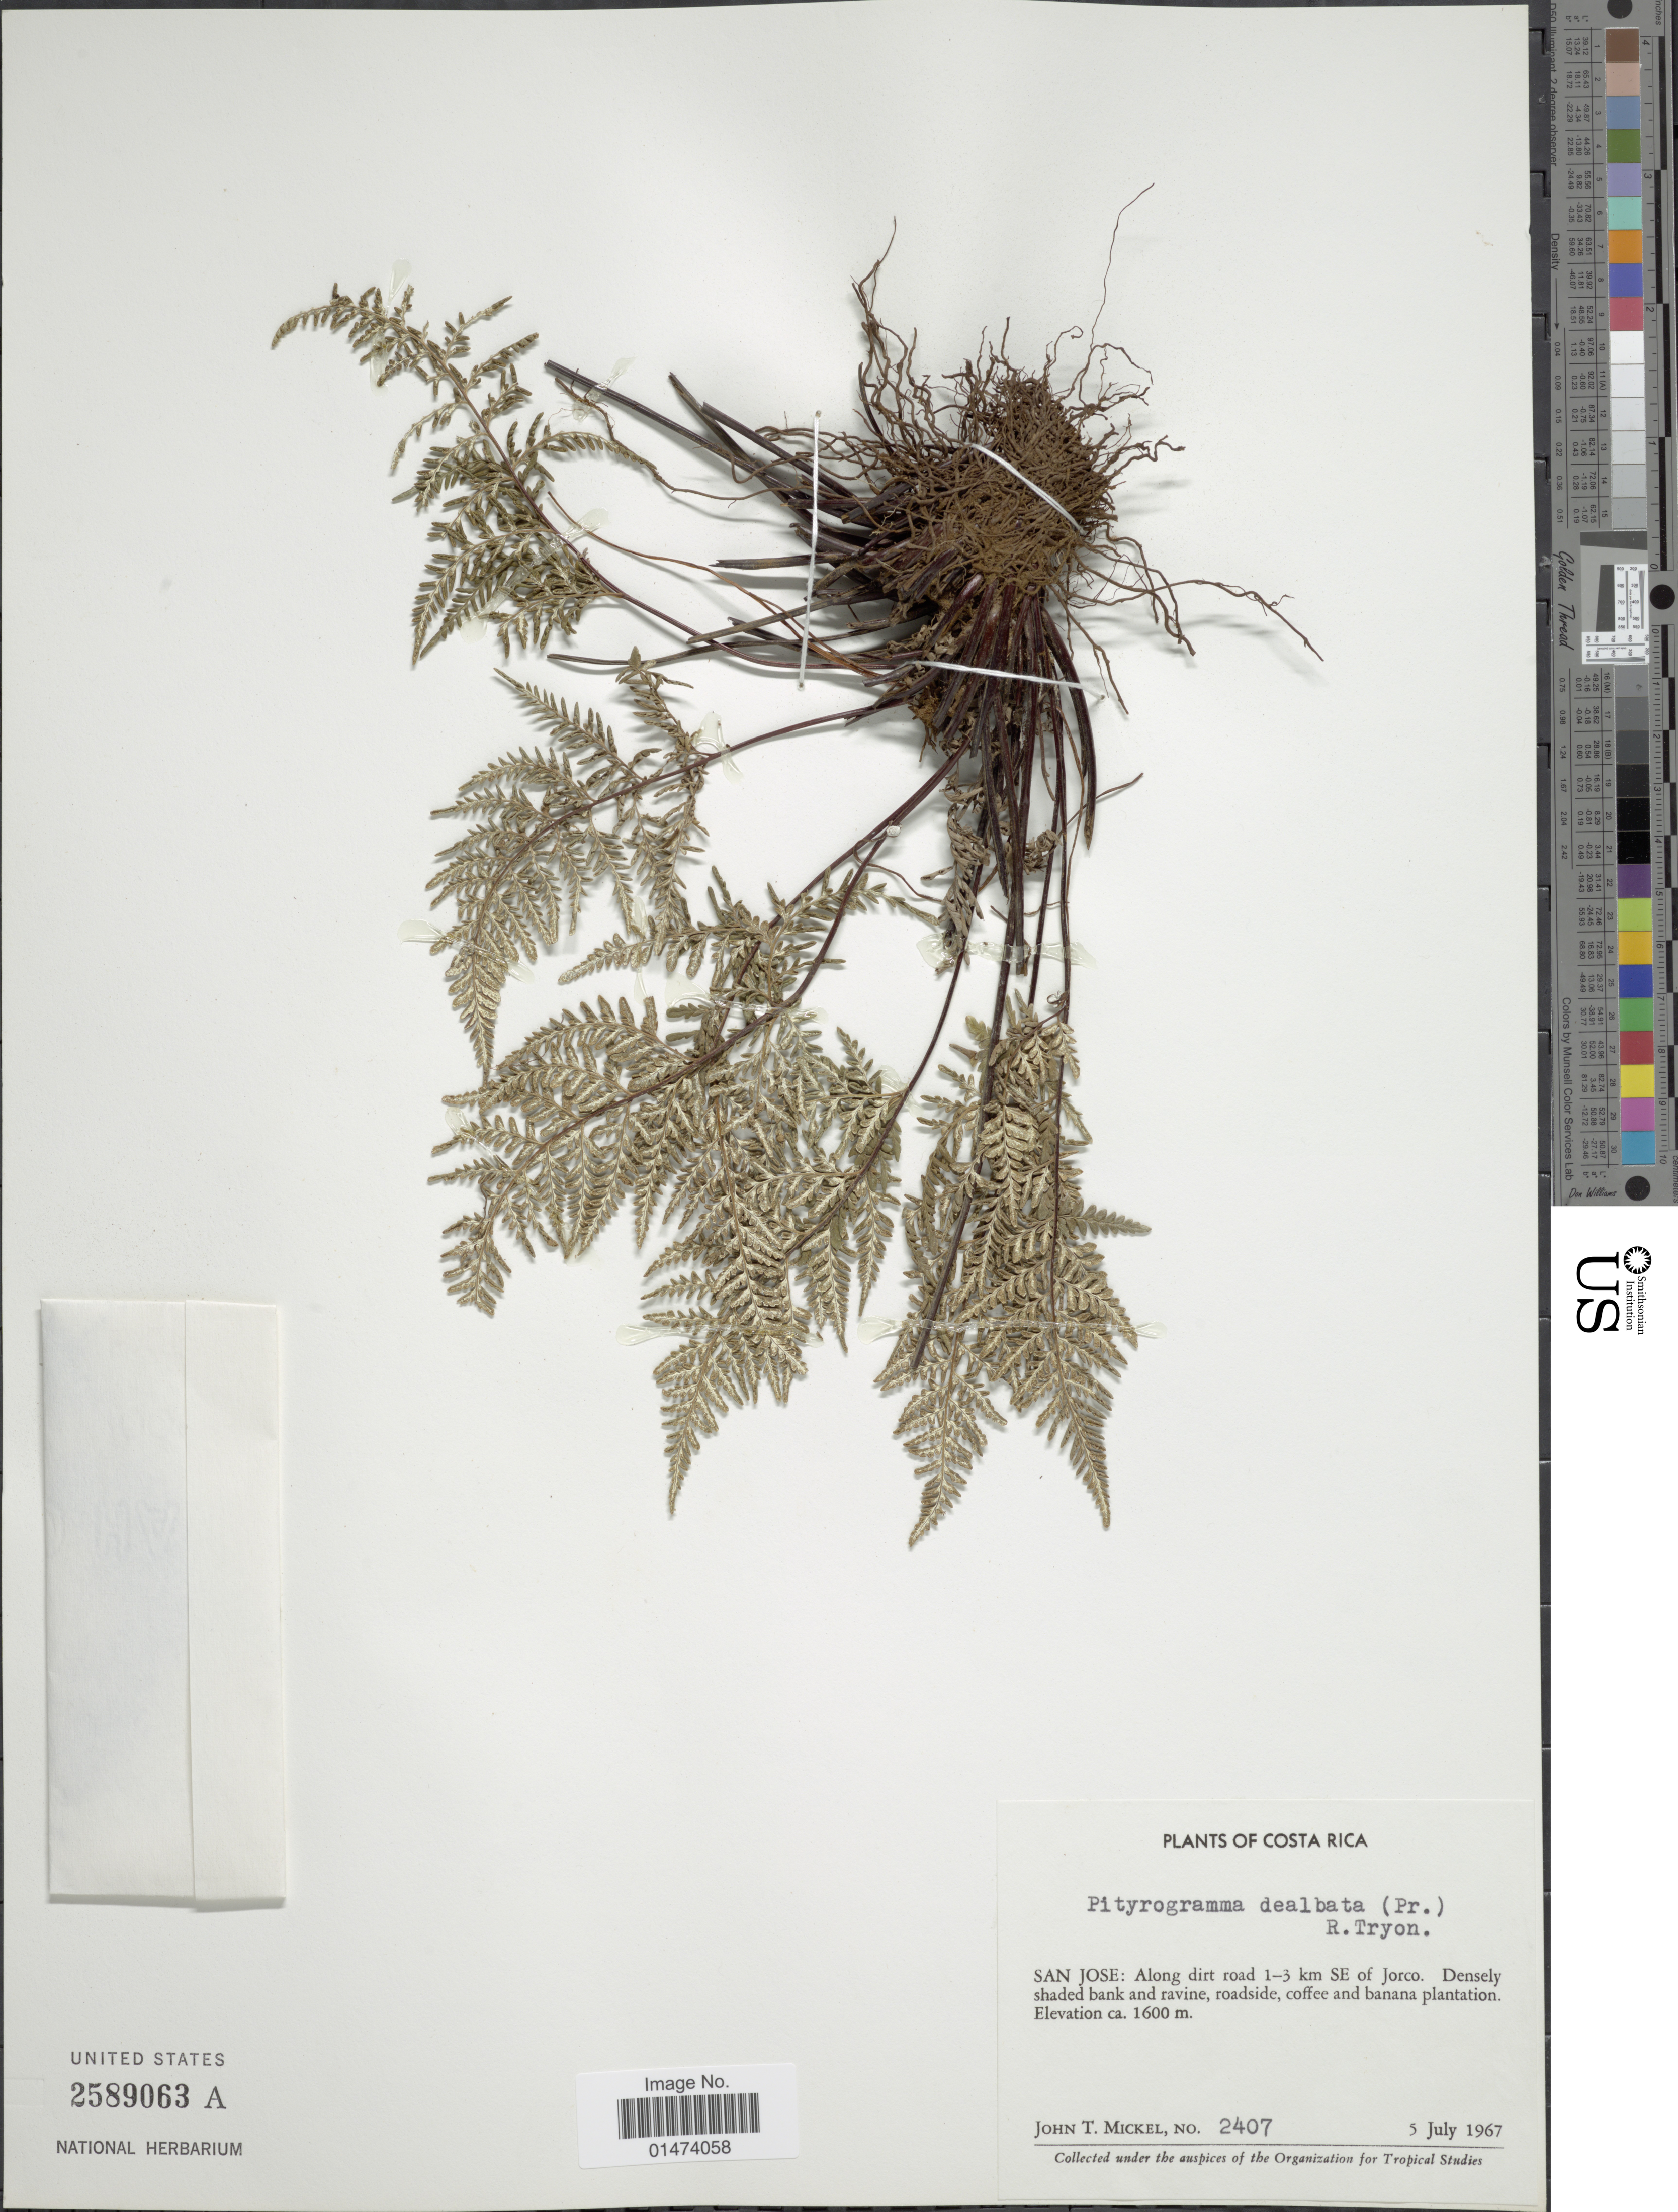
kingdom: Plantae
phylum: Tracheophyta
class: Polypodiopsida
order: Polypodiales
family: Pteridaceae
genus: Pityrogramma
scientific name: Pityrogramma dealbata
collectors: J. T. Mickel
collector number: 2407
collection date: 1967-07-05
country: Costa Rica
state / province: San José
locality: Along dirt road 1-3 km SE of Jorco. Densely shaded bank and ravine, roadside, coffee and banana plantation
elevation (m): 1600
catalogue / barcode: US 2589063A